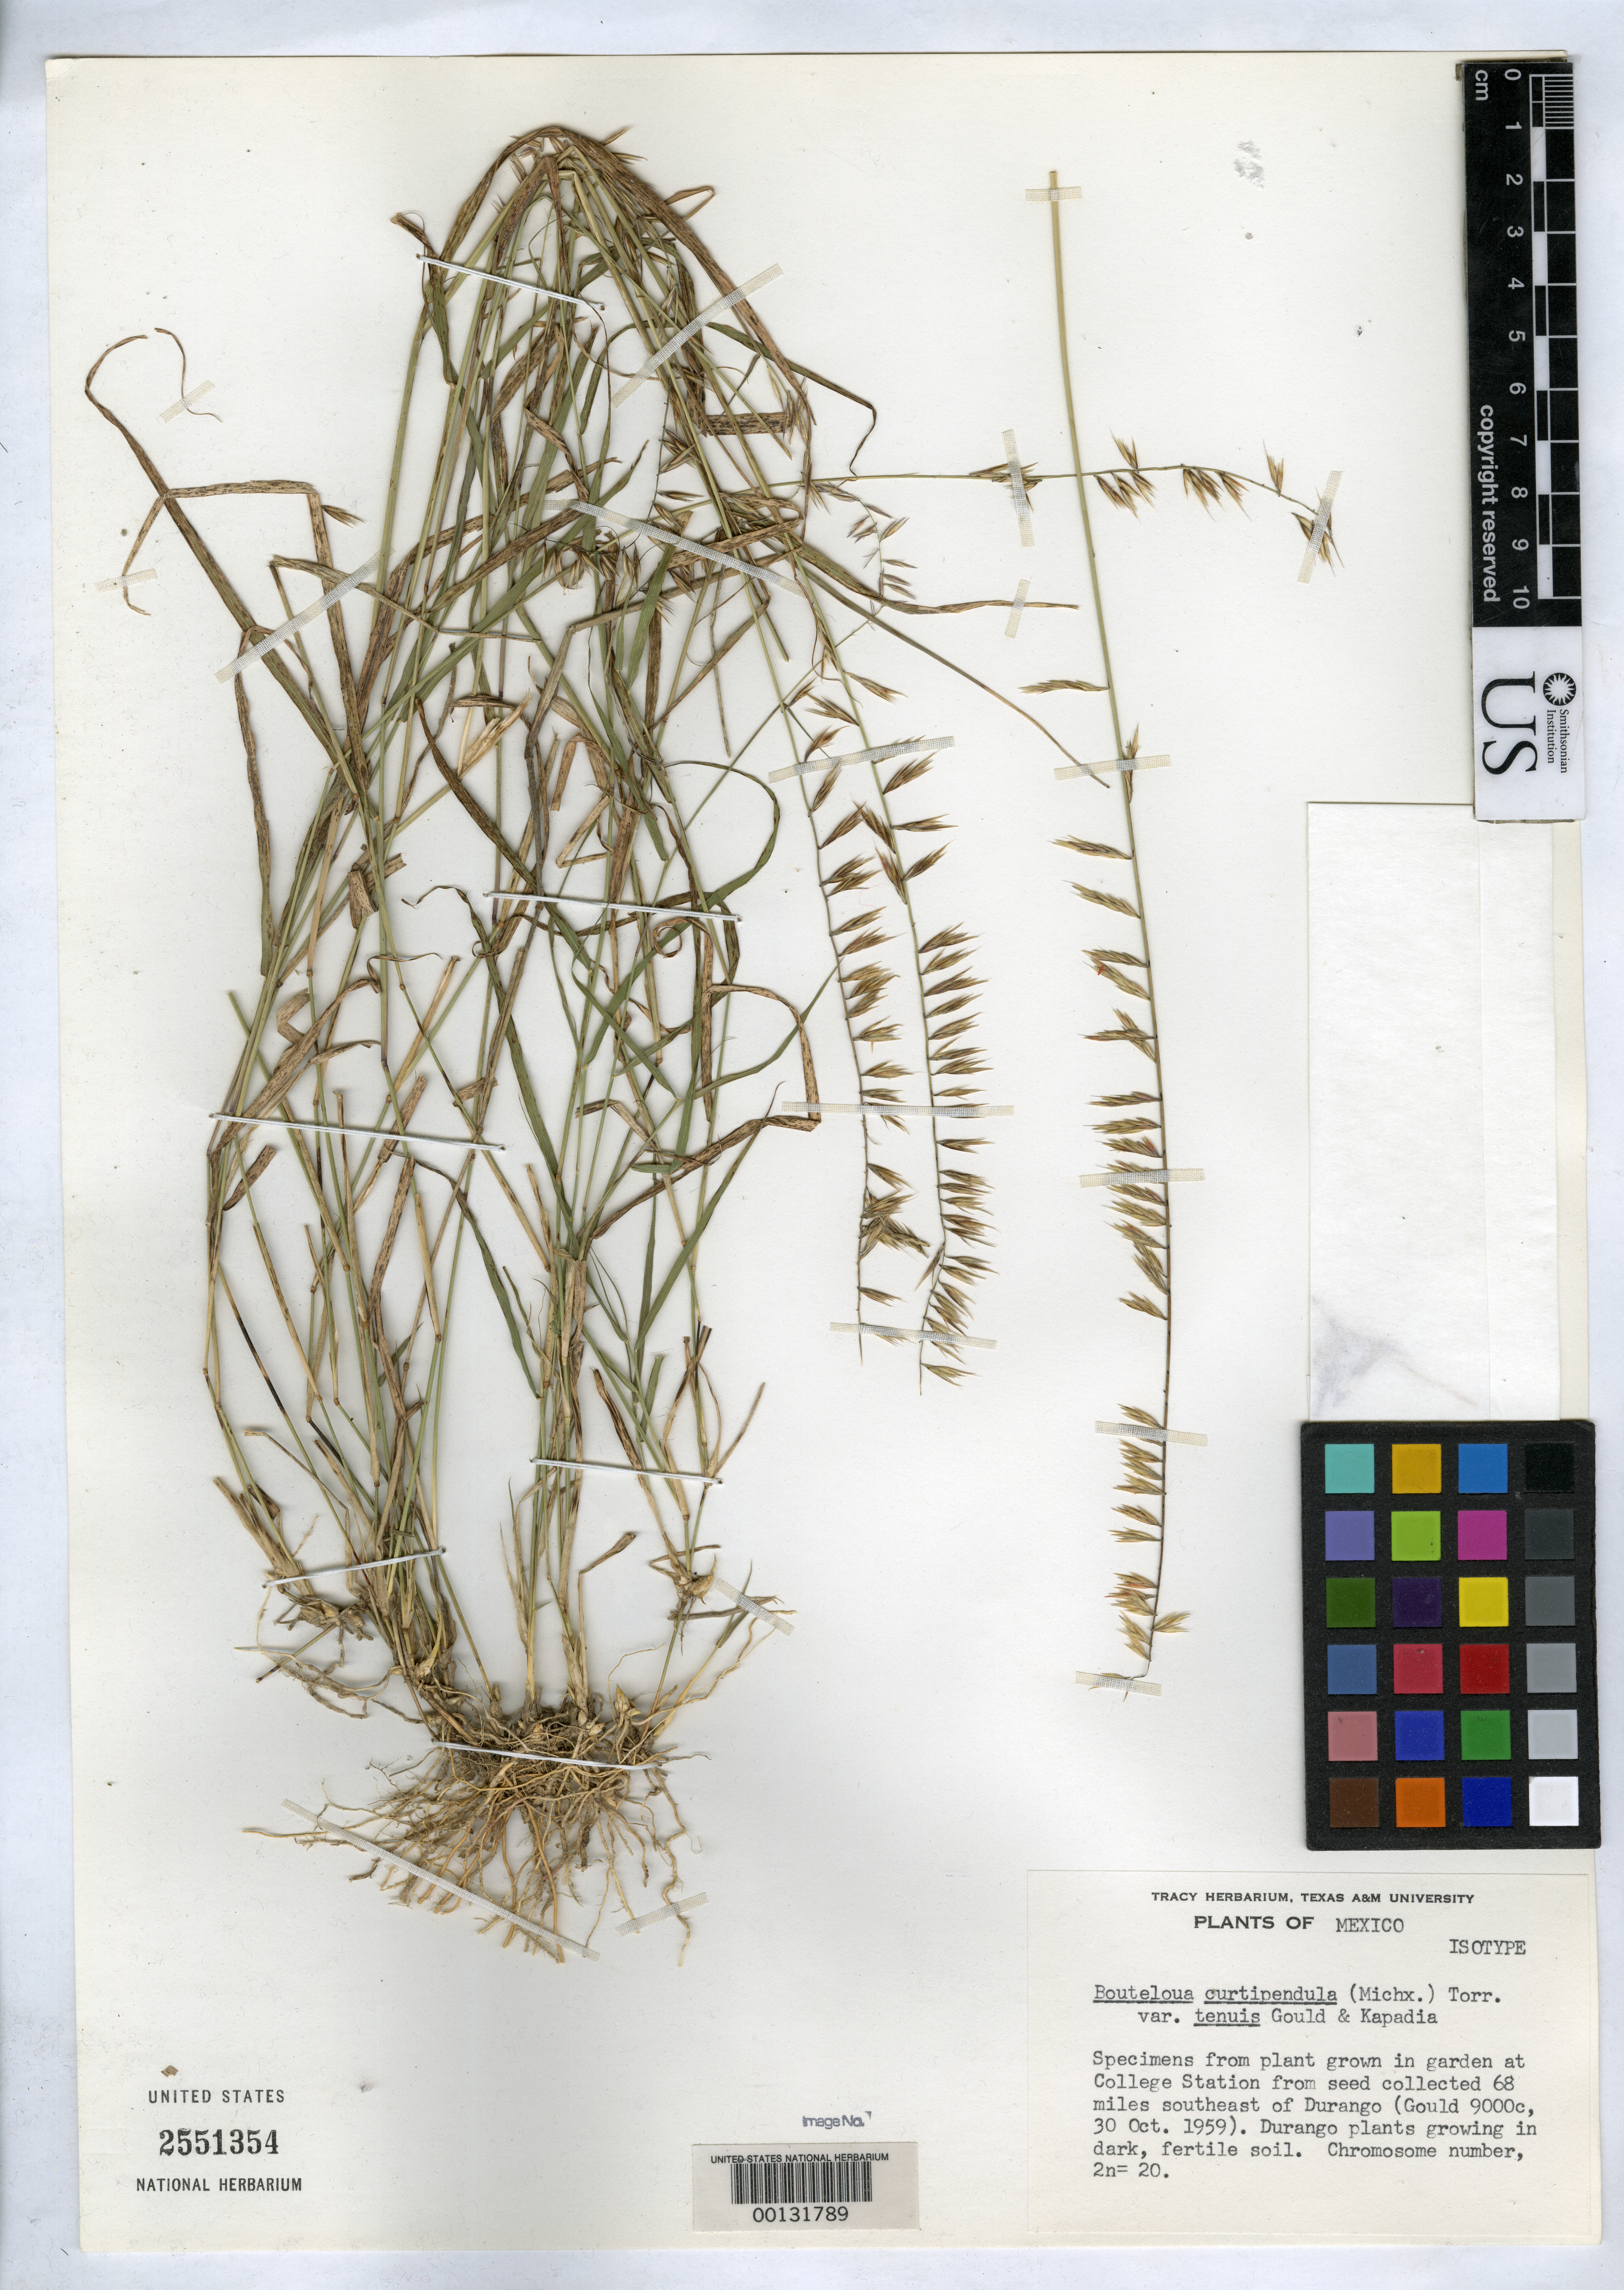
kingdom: Plantae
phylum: Tracheophyta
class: Liliopsida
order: Poales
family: Poaceae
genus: Bouteloua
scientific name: Bouteloua curtipendula var. tenuis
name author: Gould & Kapadia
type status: Isotype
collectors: F. W. Gould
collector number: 9000c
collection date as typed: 30 Oct 1959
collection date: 1959-10-30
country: Mexico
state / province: Zacatecas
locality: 68 mi SE of Durango, 10 mi NW of Sombrerete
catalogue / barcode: US 2551354